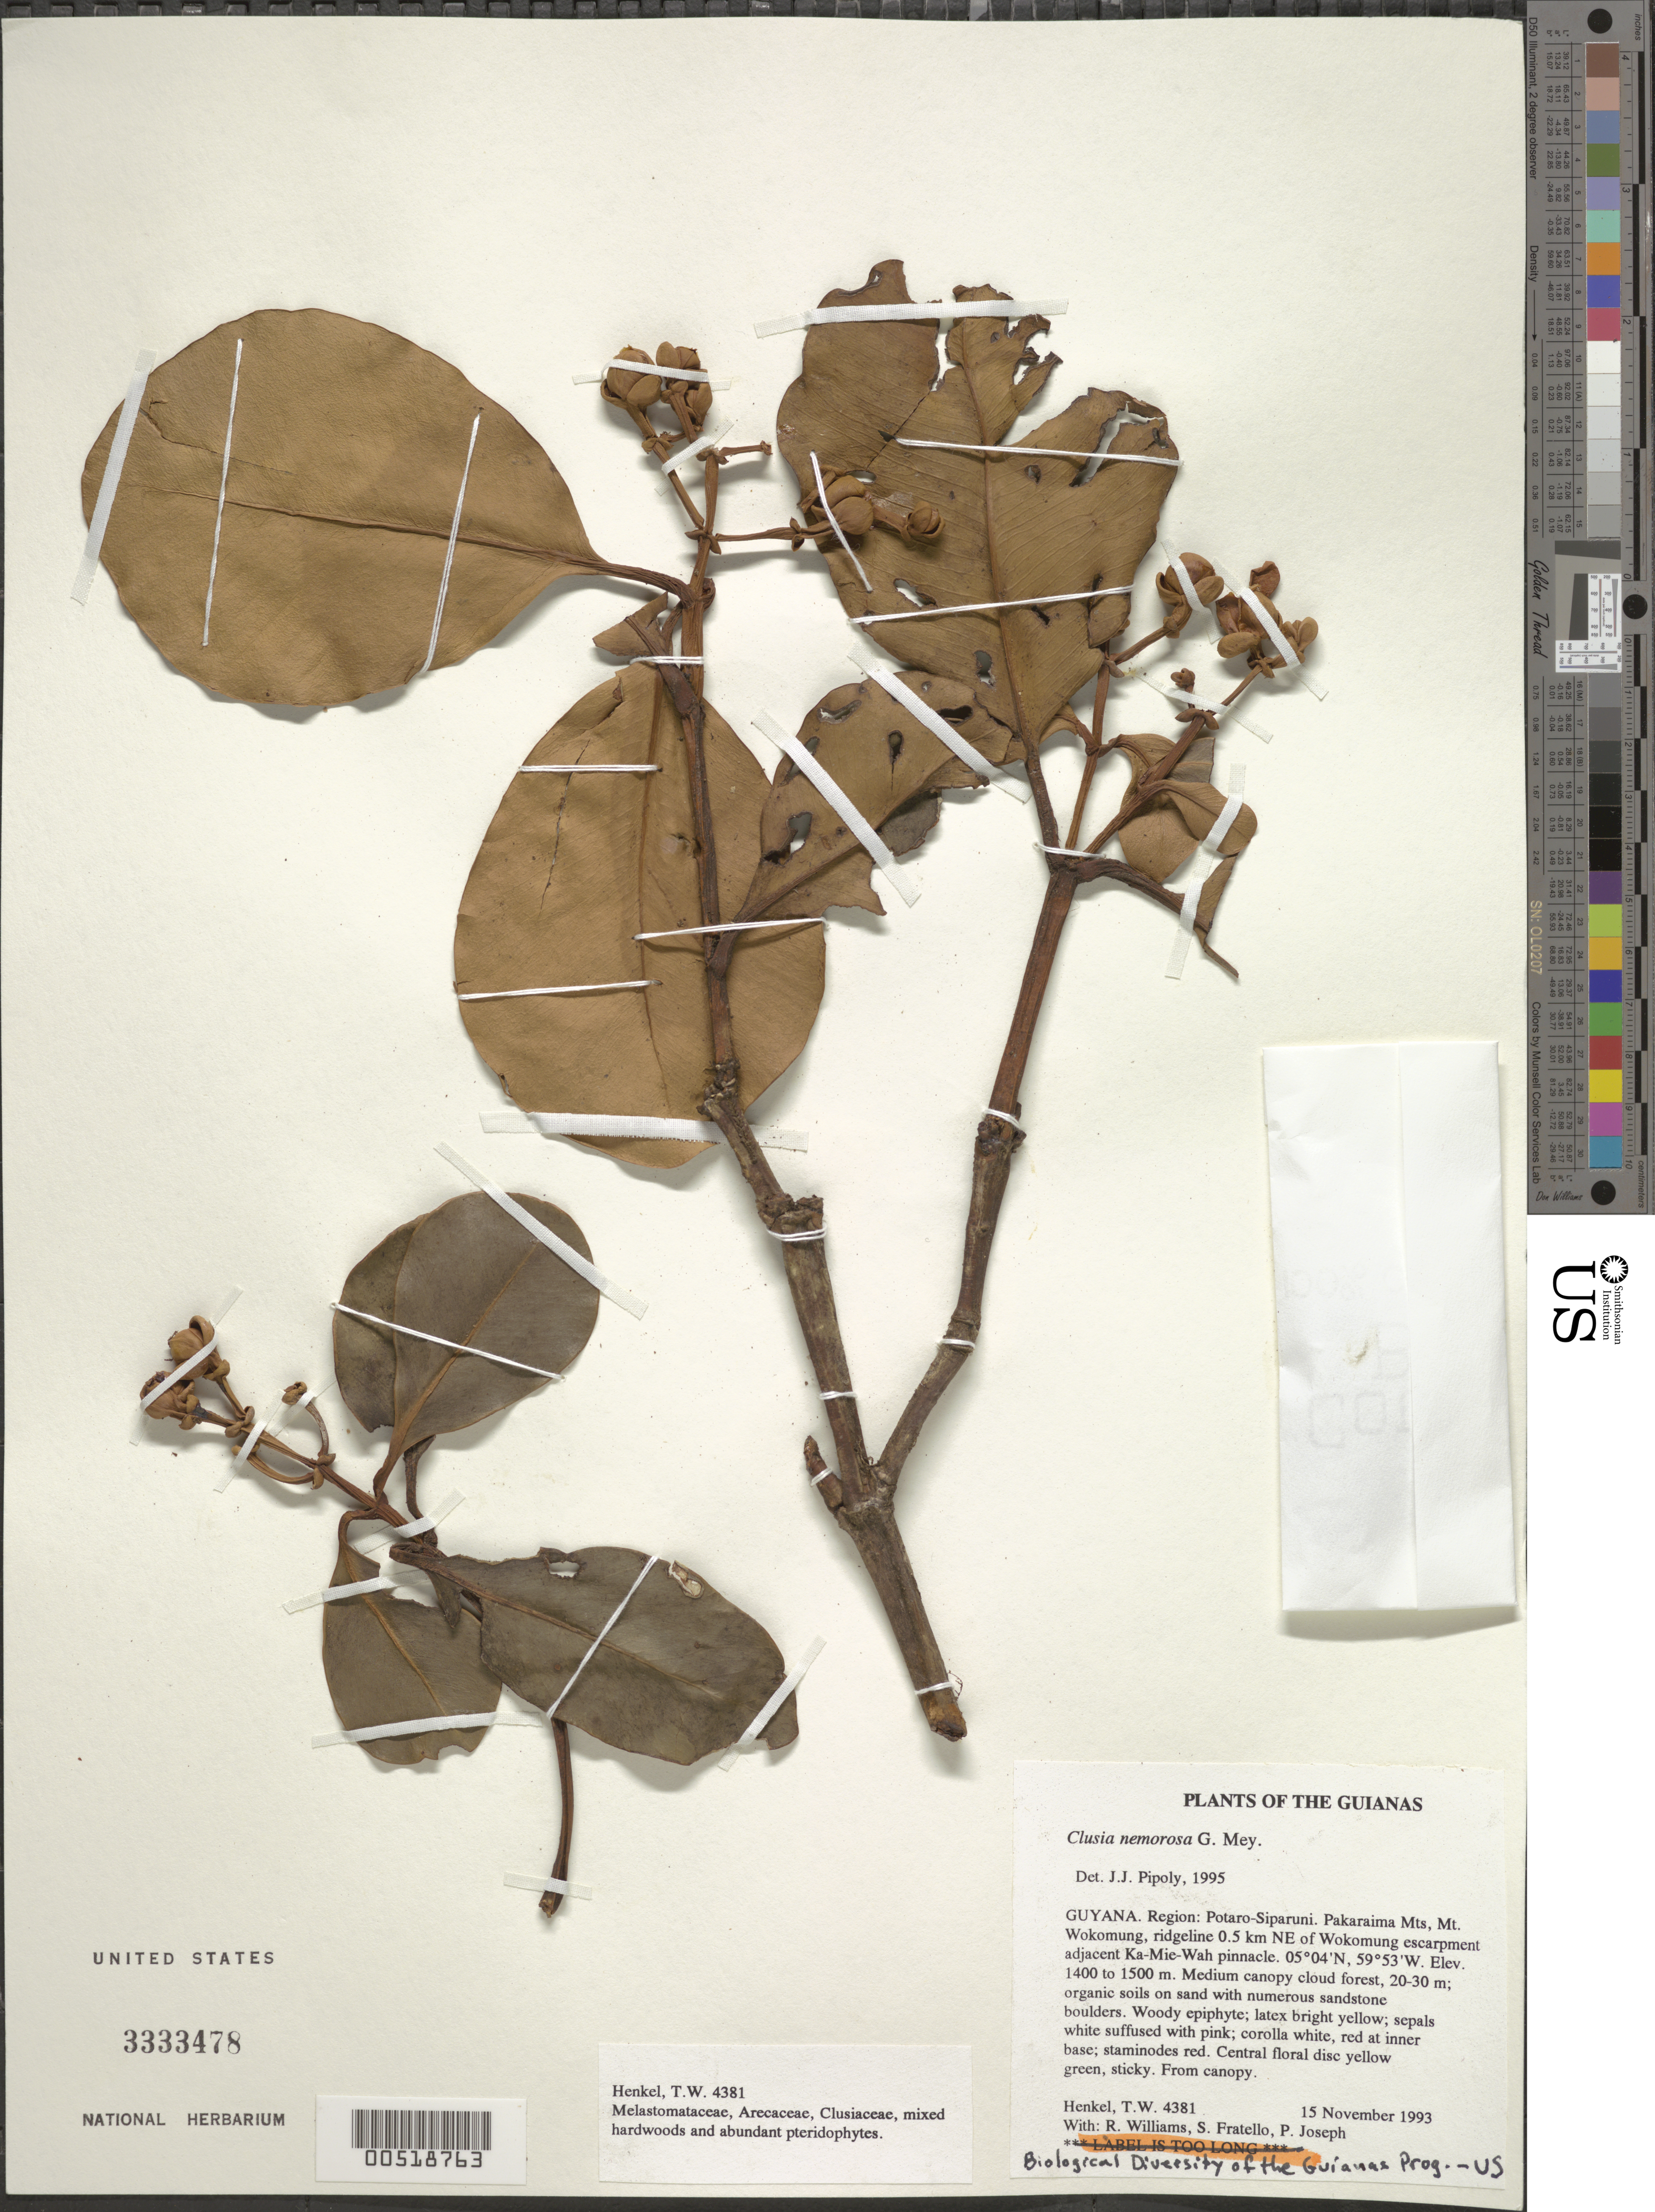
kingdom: Plantae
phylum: Tracheophyta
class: Magnoliopsida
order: Malpighiales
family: Clusiaceae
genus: Clusia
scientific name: Clusia nemorosa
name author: G. Mey.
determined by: Pipoly, J. J., III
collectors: T. Henkel, R. Williams, S. Fratello & P. Joseph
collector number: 4381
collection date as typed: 15 November 1993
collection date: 1993-11-15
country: Guyana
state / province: Potaro-Siparuni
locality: Pakaraima Mts, Mt. Wokomung, ridgeline 0.5 km NE of Wokomung escarpment adjacent Ka-Mie-Wah pinnacle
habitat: Medium canopy cloud forest, 20-30 m; organic soils on sand with numerous sandstone boulders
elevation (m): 1400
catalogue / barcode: US 3333478